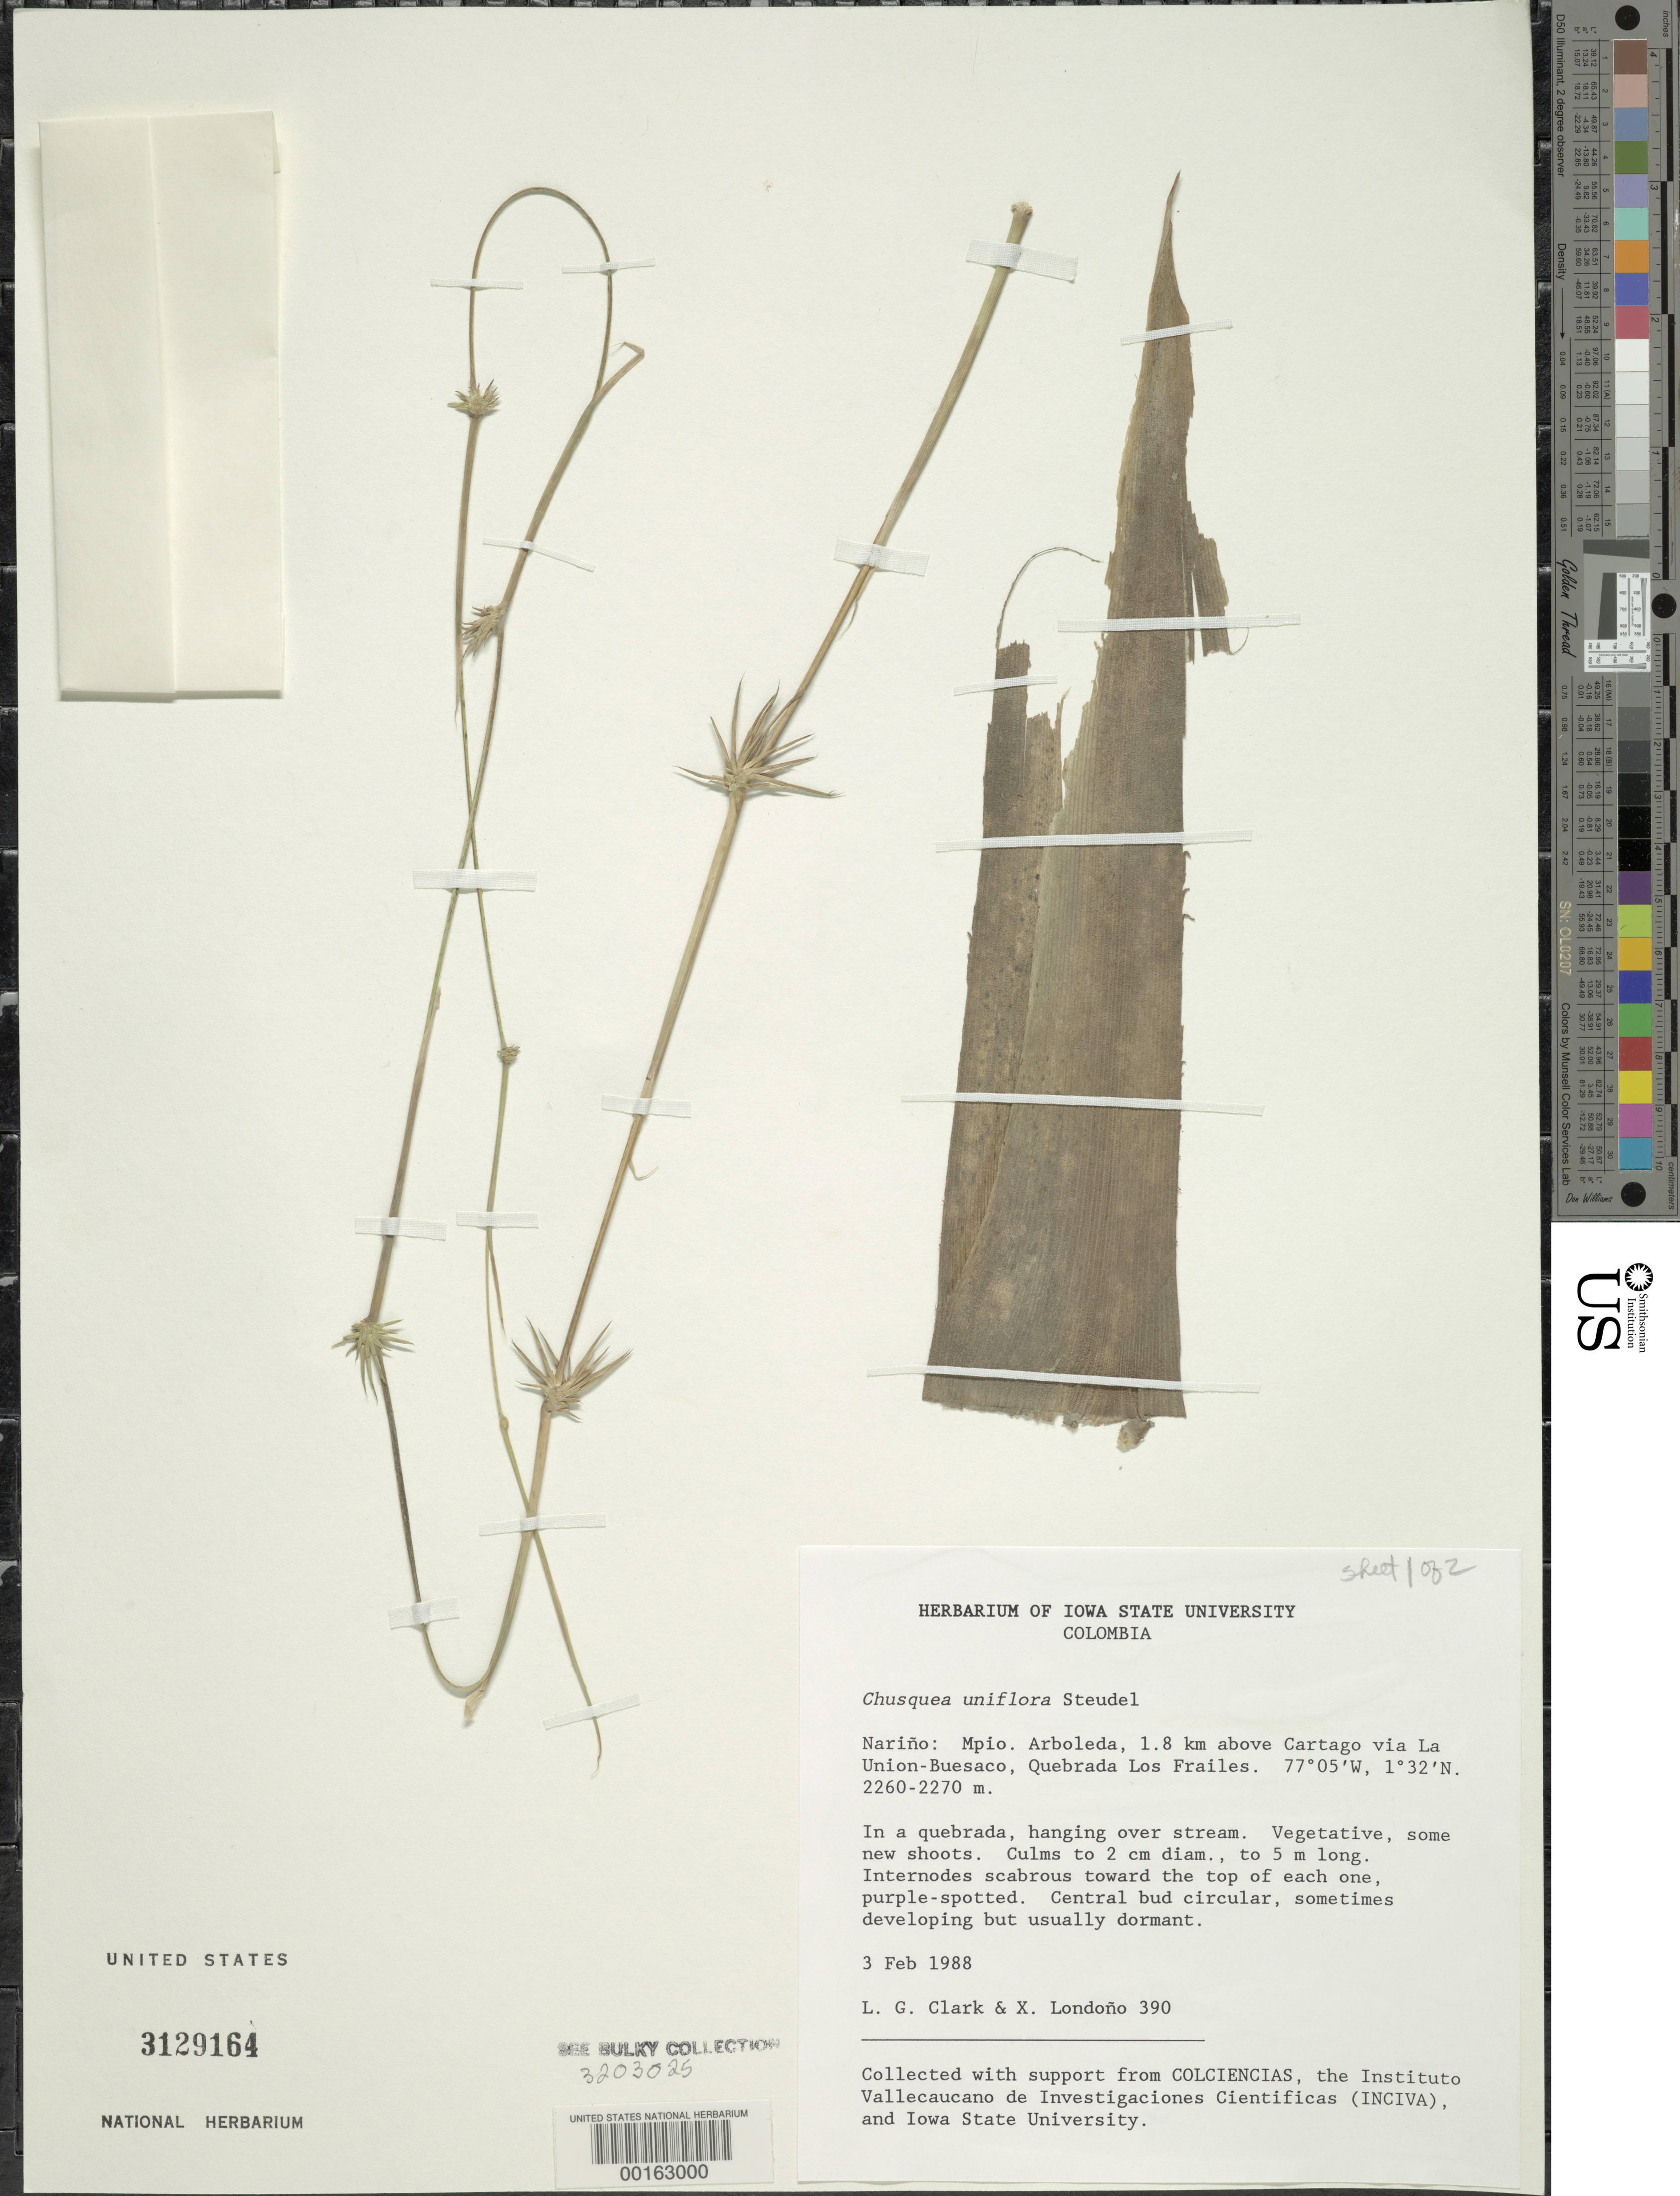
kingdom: Plantae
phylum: Tracheophyta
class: Liliopsida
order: Poales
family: Poaceae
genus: Chusquea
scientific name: Chusquea uniflora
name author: Steud.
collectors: L. G. Clark & X. Londoño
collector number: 390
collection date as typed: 03 Feb 1988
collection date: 1988-02-03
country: Colombia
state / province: Nariño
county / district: Arboleda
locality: Mun. Arboleda, 1.8 km above Cartago via La Union-Buesaco, Quebrada los Frailes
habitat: In a quebrada, hanging over stream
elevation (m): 2260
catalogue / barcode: US 3129164